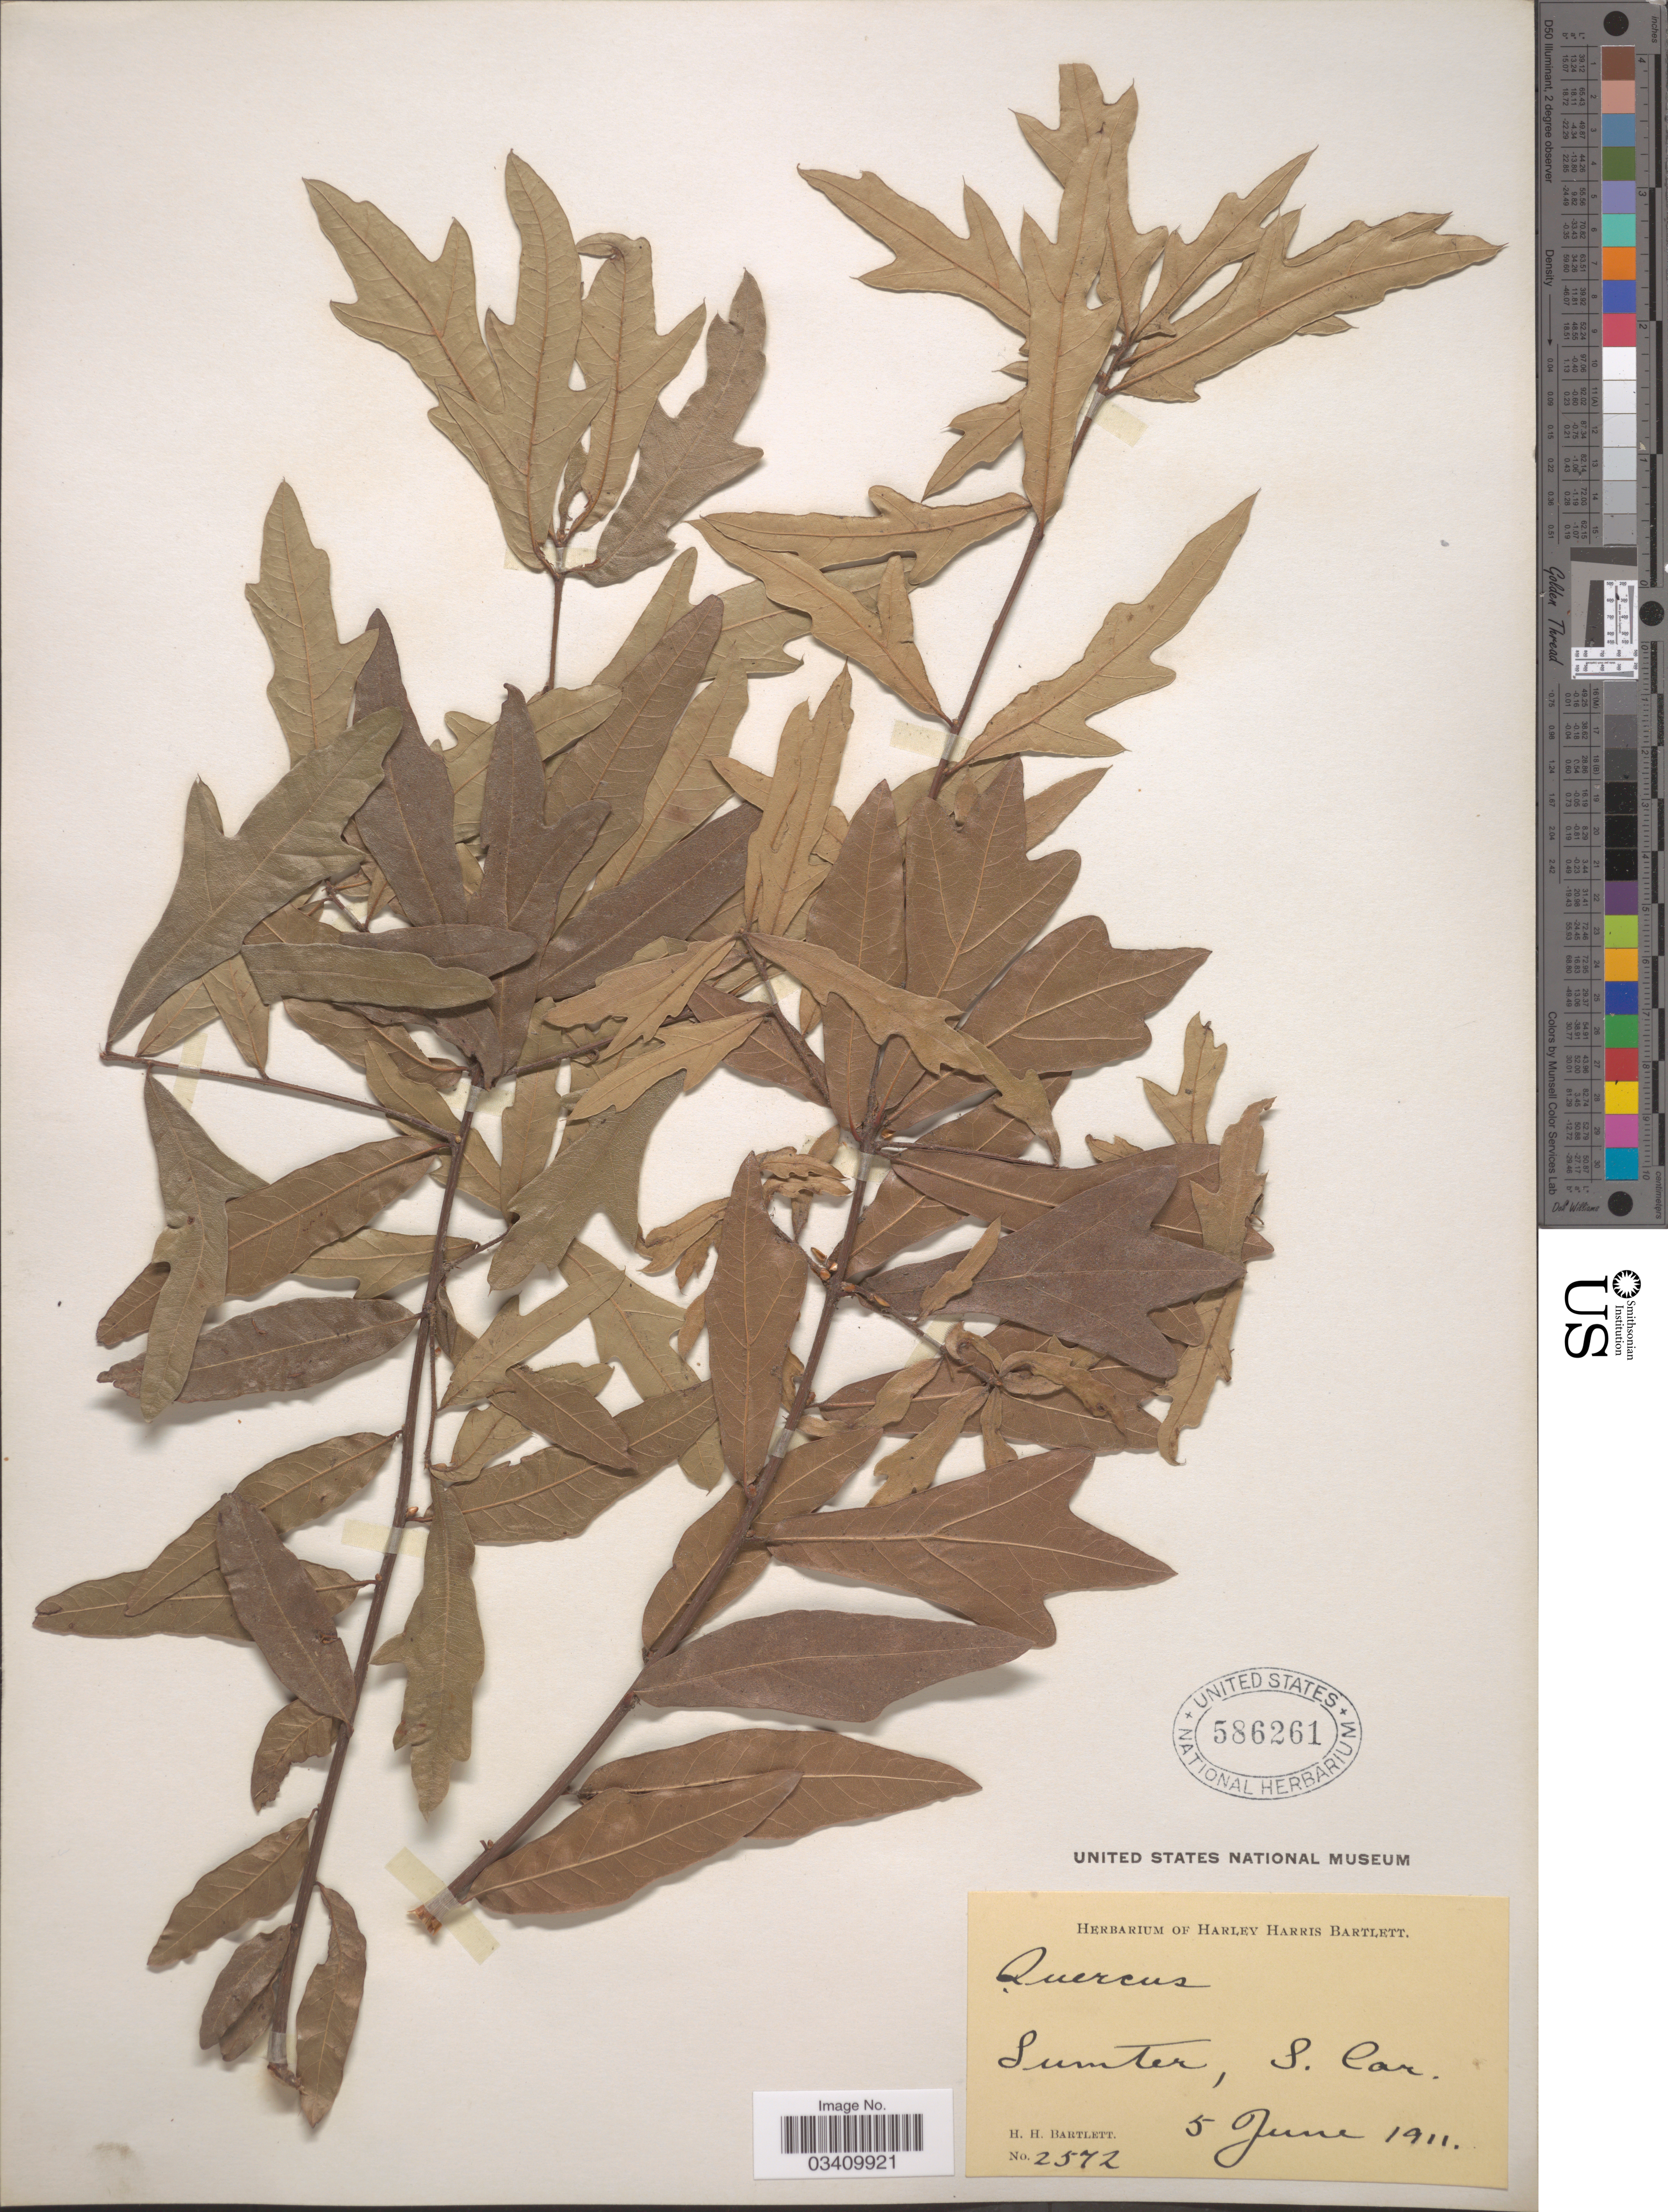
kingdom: Plantae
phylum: Tracheophyta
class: Magnoliopsida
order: Fagales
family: Fagaceae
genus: Quercus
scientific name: Quercus sp.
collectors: H. H. Bartlett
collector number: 2572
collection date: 1911-06-05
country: United States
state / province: South Carolina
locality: Sumter.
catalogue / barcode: US 586261